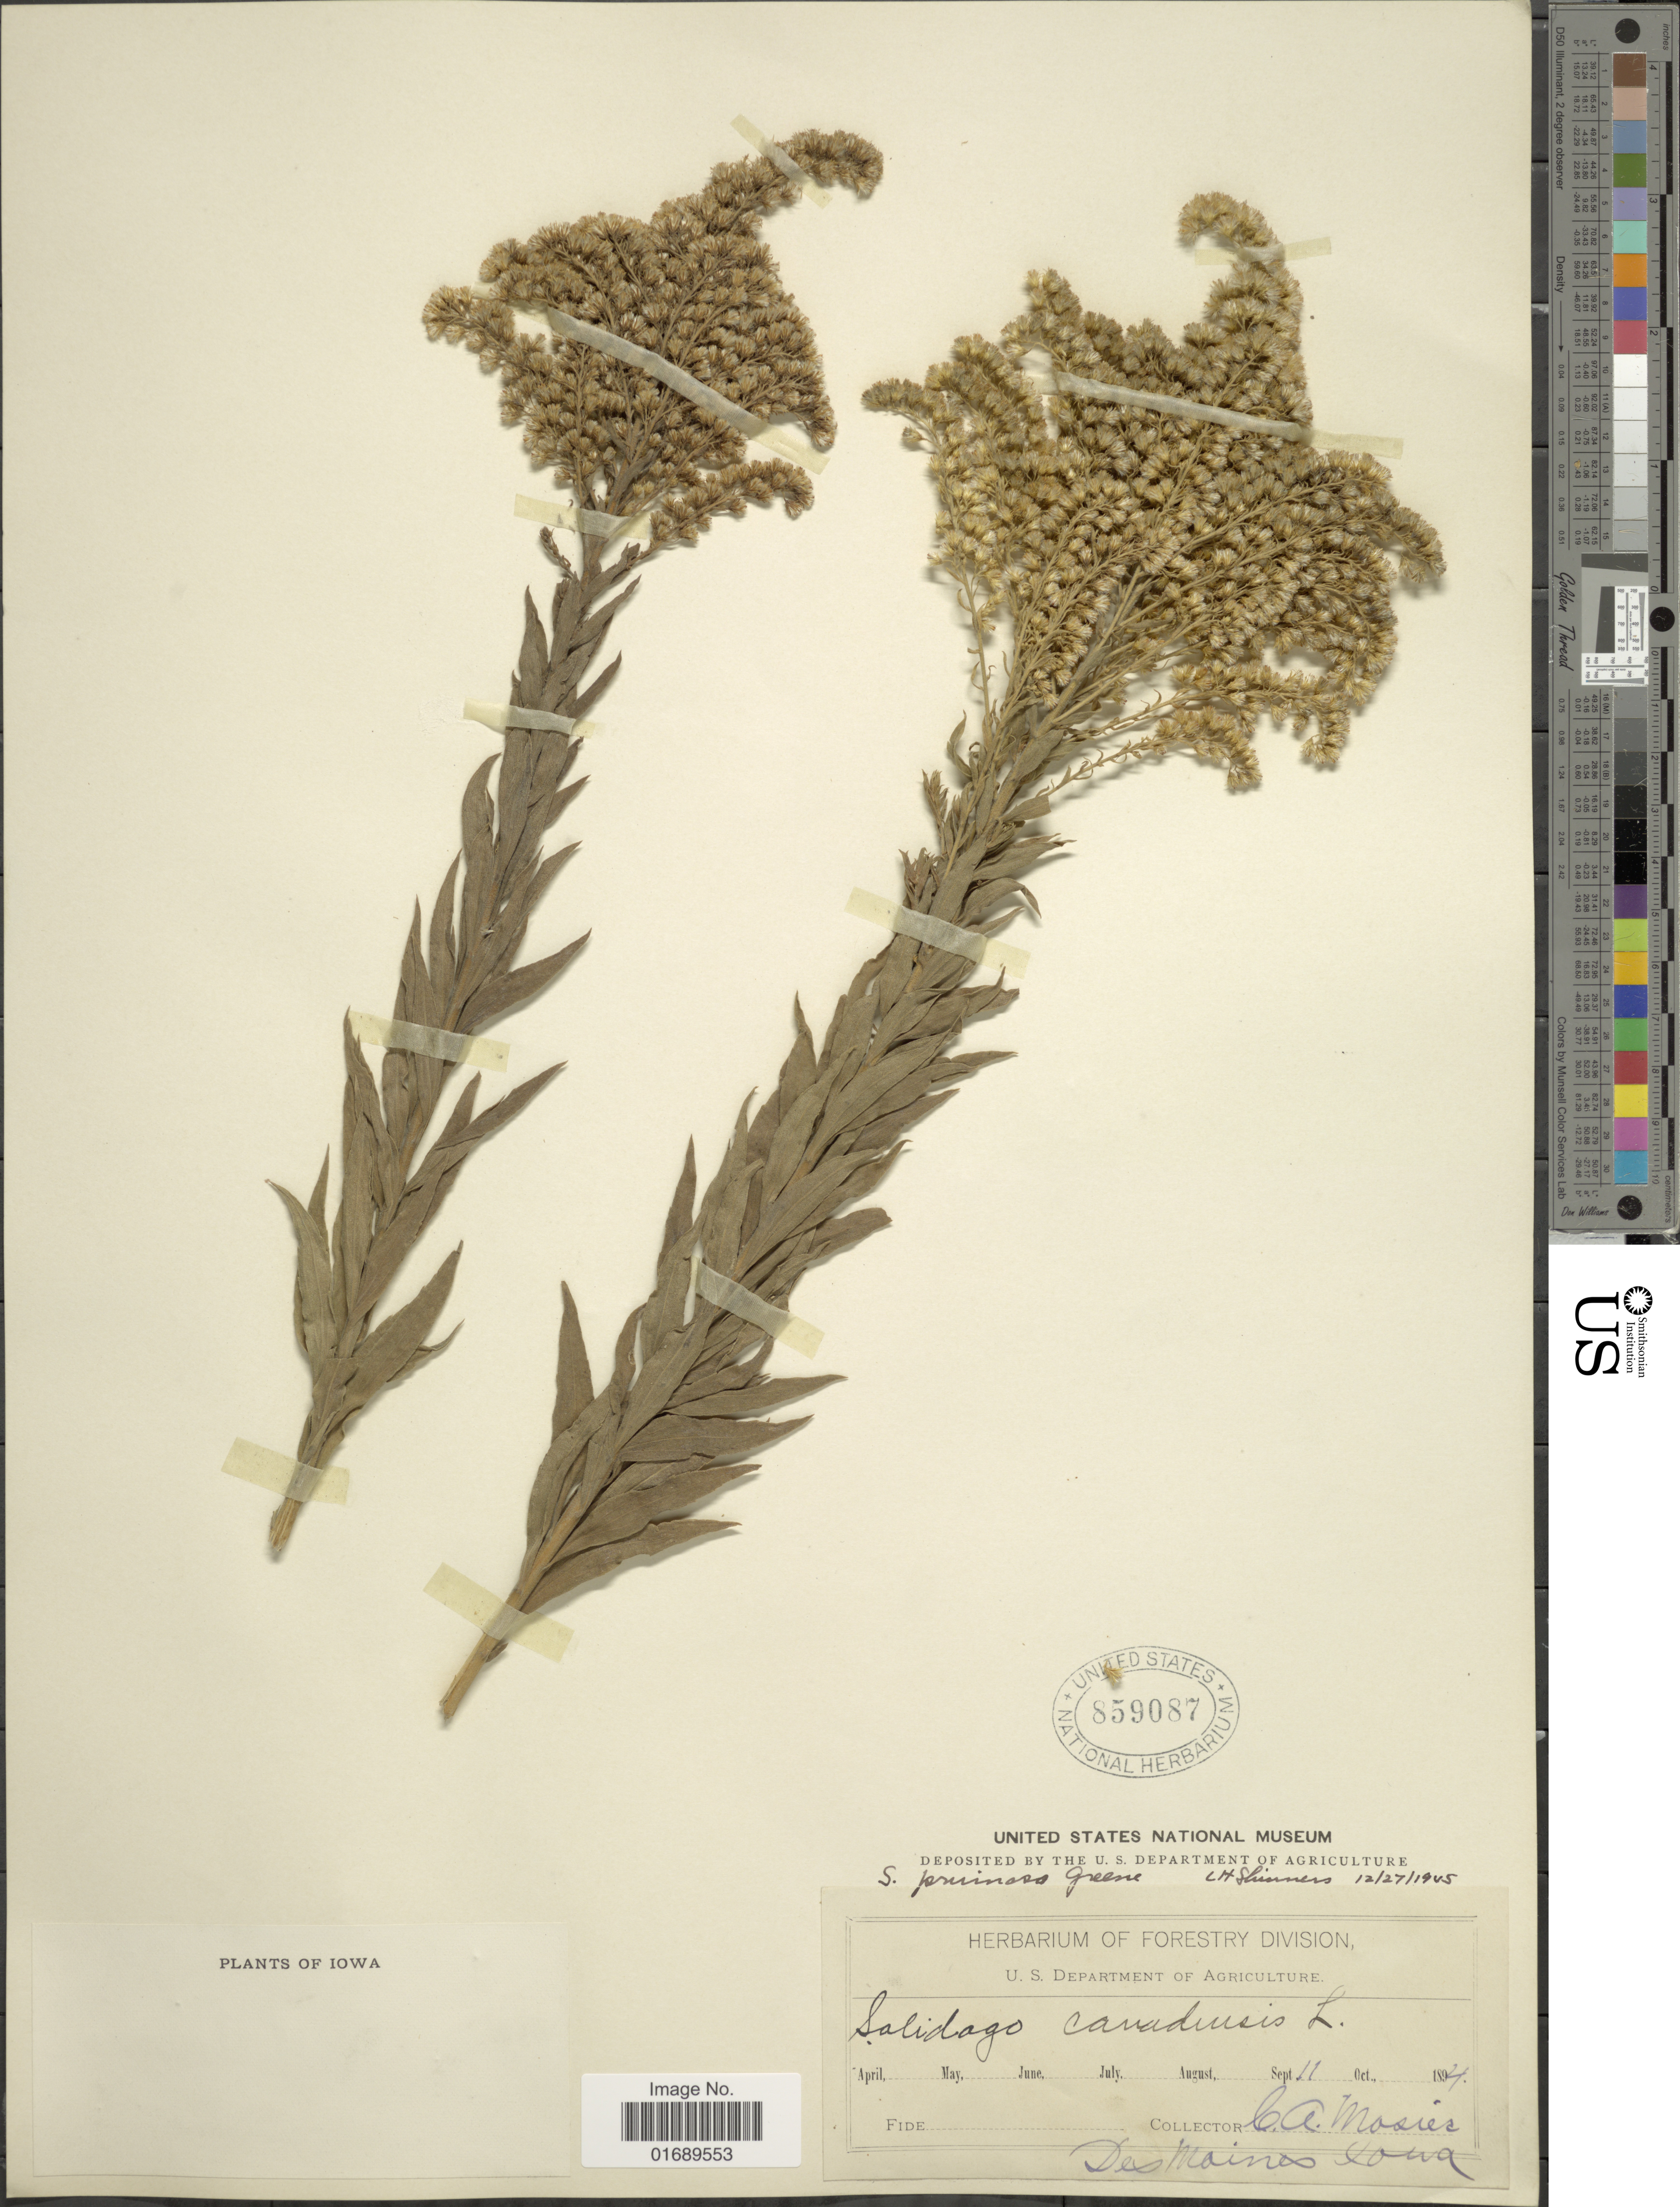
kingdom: Plantae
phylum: Tracheophyta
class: Magnoliopsida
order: Asterales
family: Asteraceae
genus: Solidago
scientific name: Solidago pruinosa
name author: Greene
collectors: C. A. Mosier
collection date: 1894-09-11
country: United States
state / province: Iowa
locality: Des Moines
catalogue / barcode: US 859087